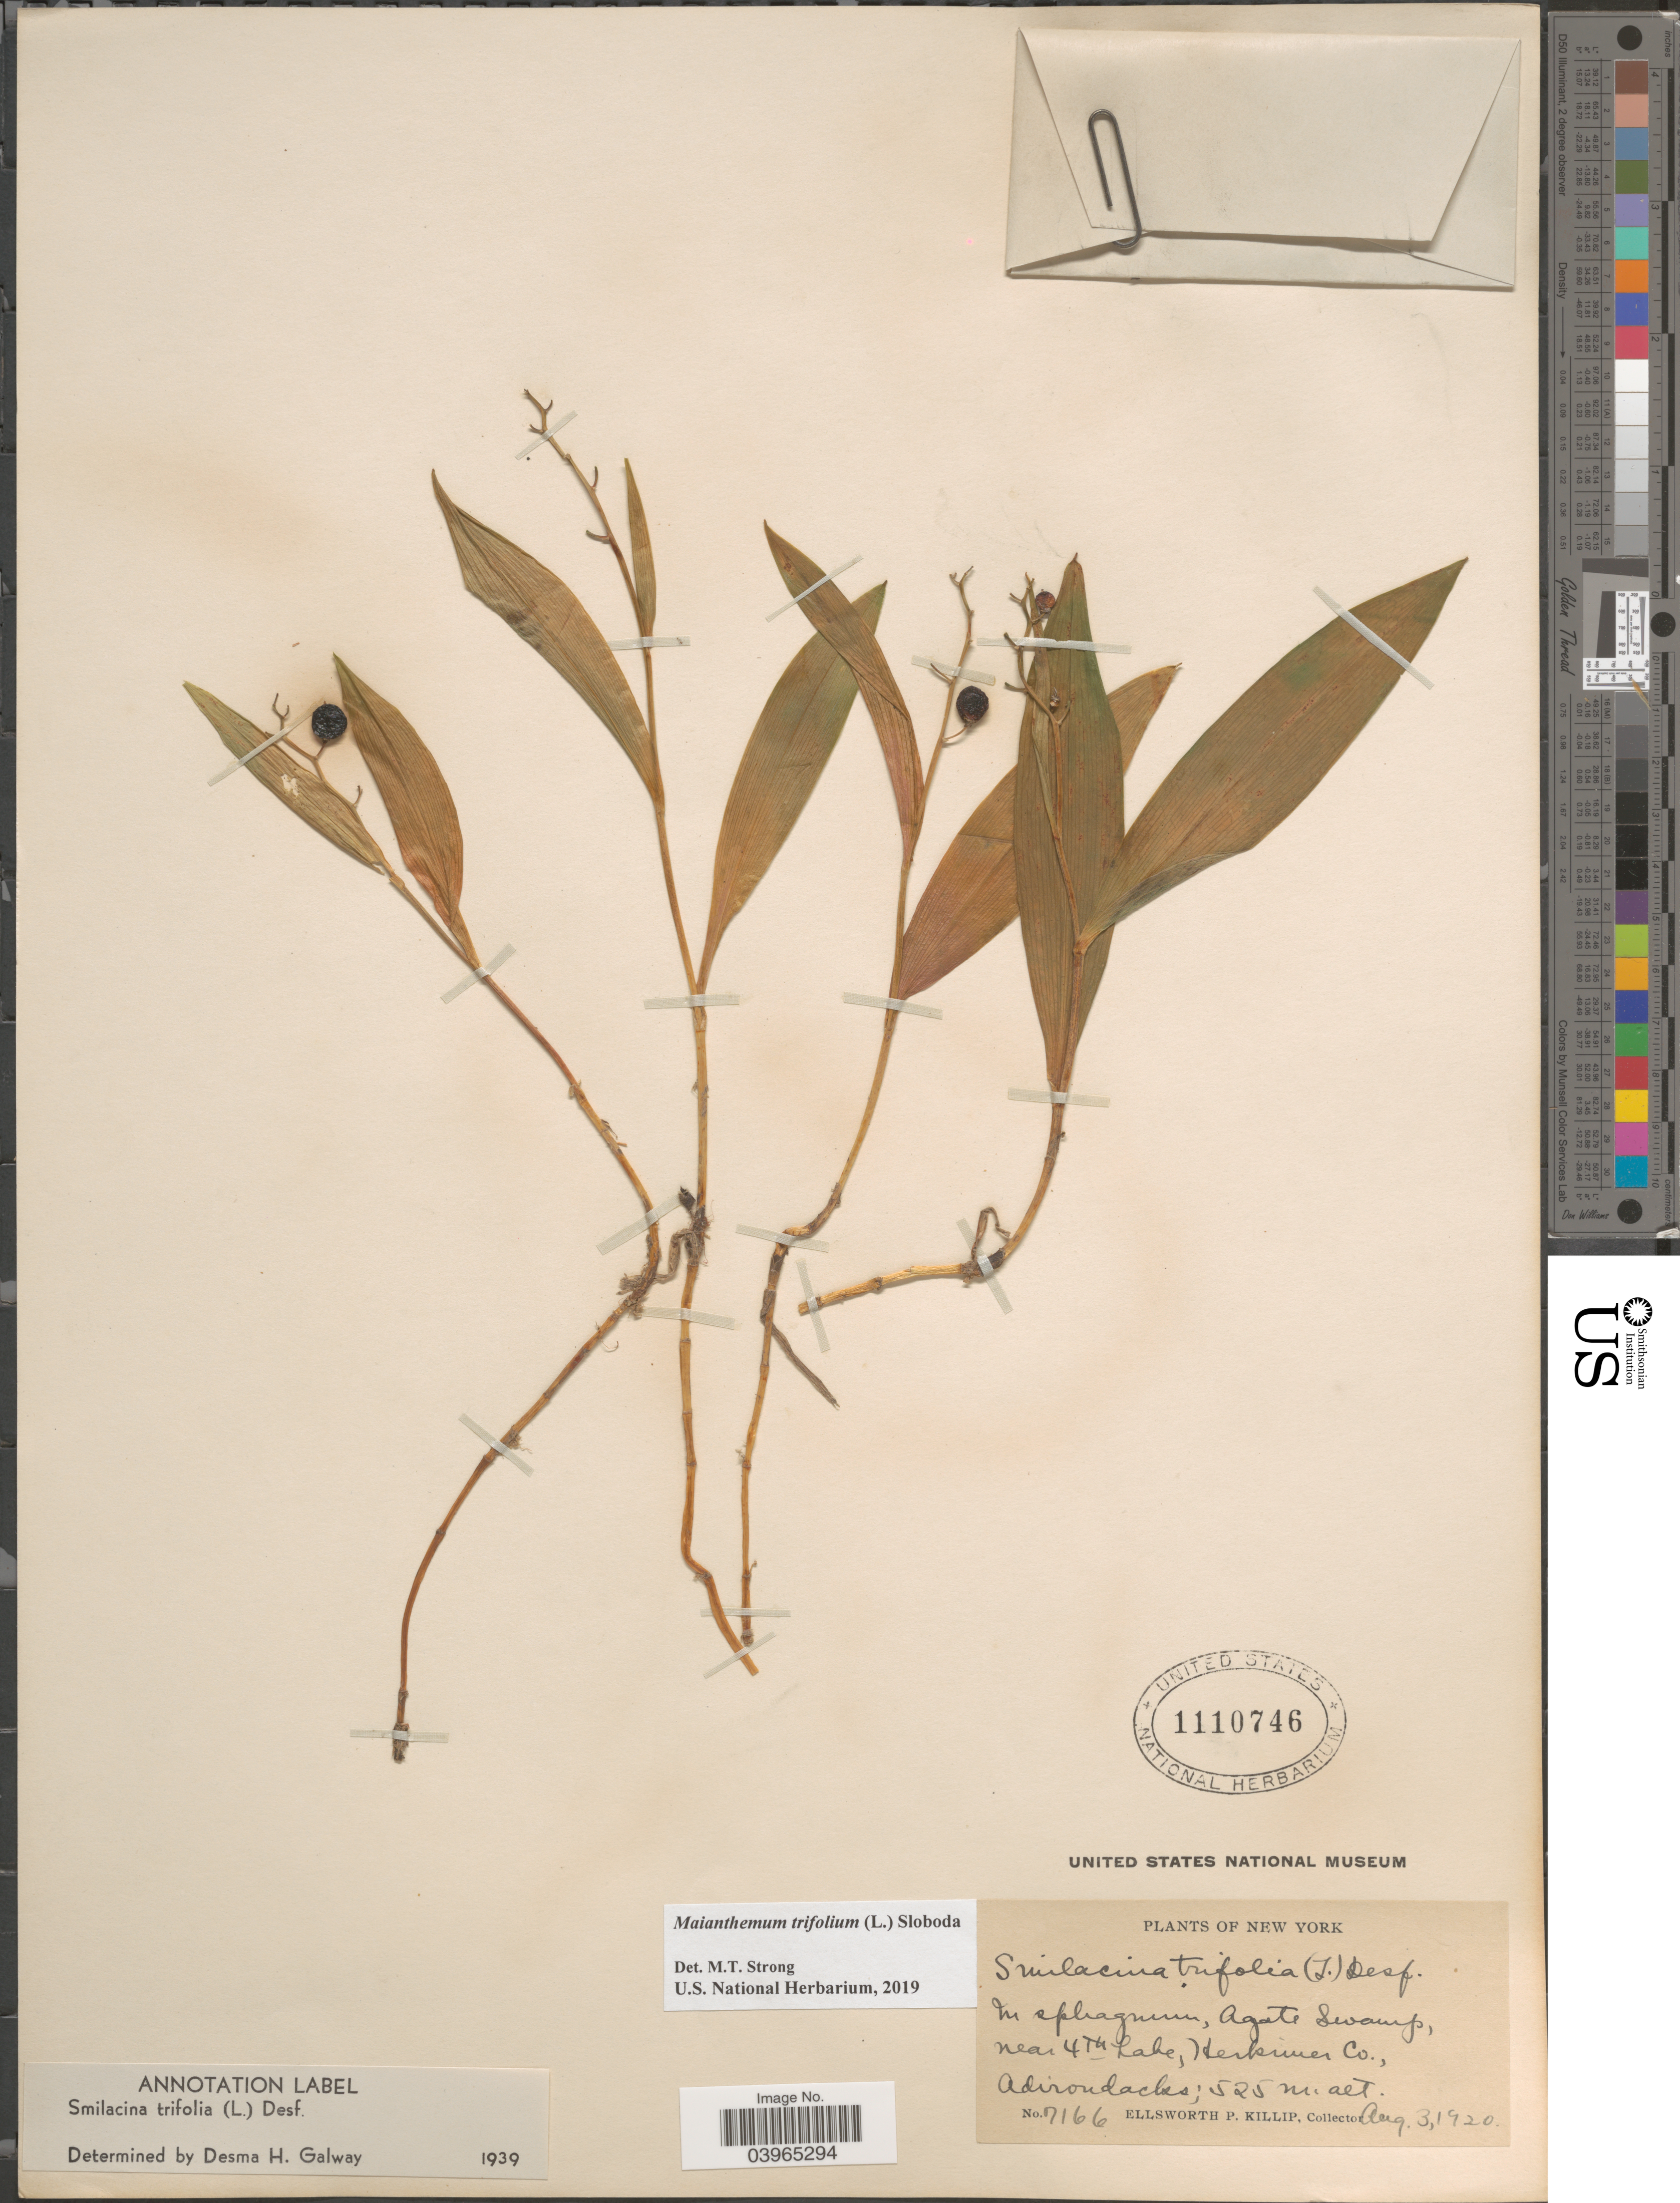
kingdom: Plantae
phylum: Tracheophyta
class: Liliopsida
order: Asparagales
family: Asparagaceae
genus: Maianthemum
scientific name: Maianthemum trifolium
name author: (L.) Sloboda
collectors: E. P. Killip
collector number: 7166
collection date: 1920-08-03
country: United States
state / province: New York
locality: Agate Swamp, near 4th Lake, Herkimer Co., Adirondacks.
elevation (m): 525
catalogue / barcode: US 1110746